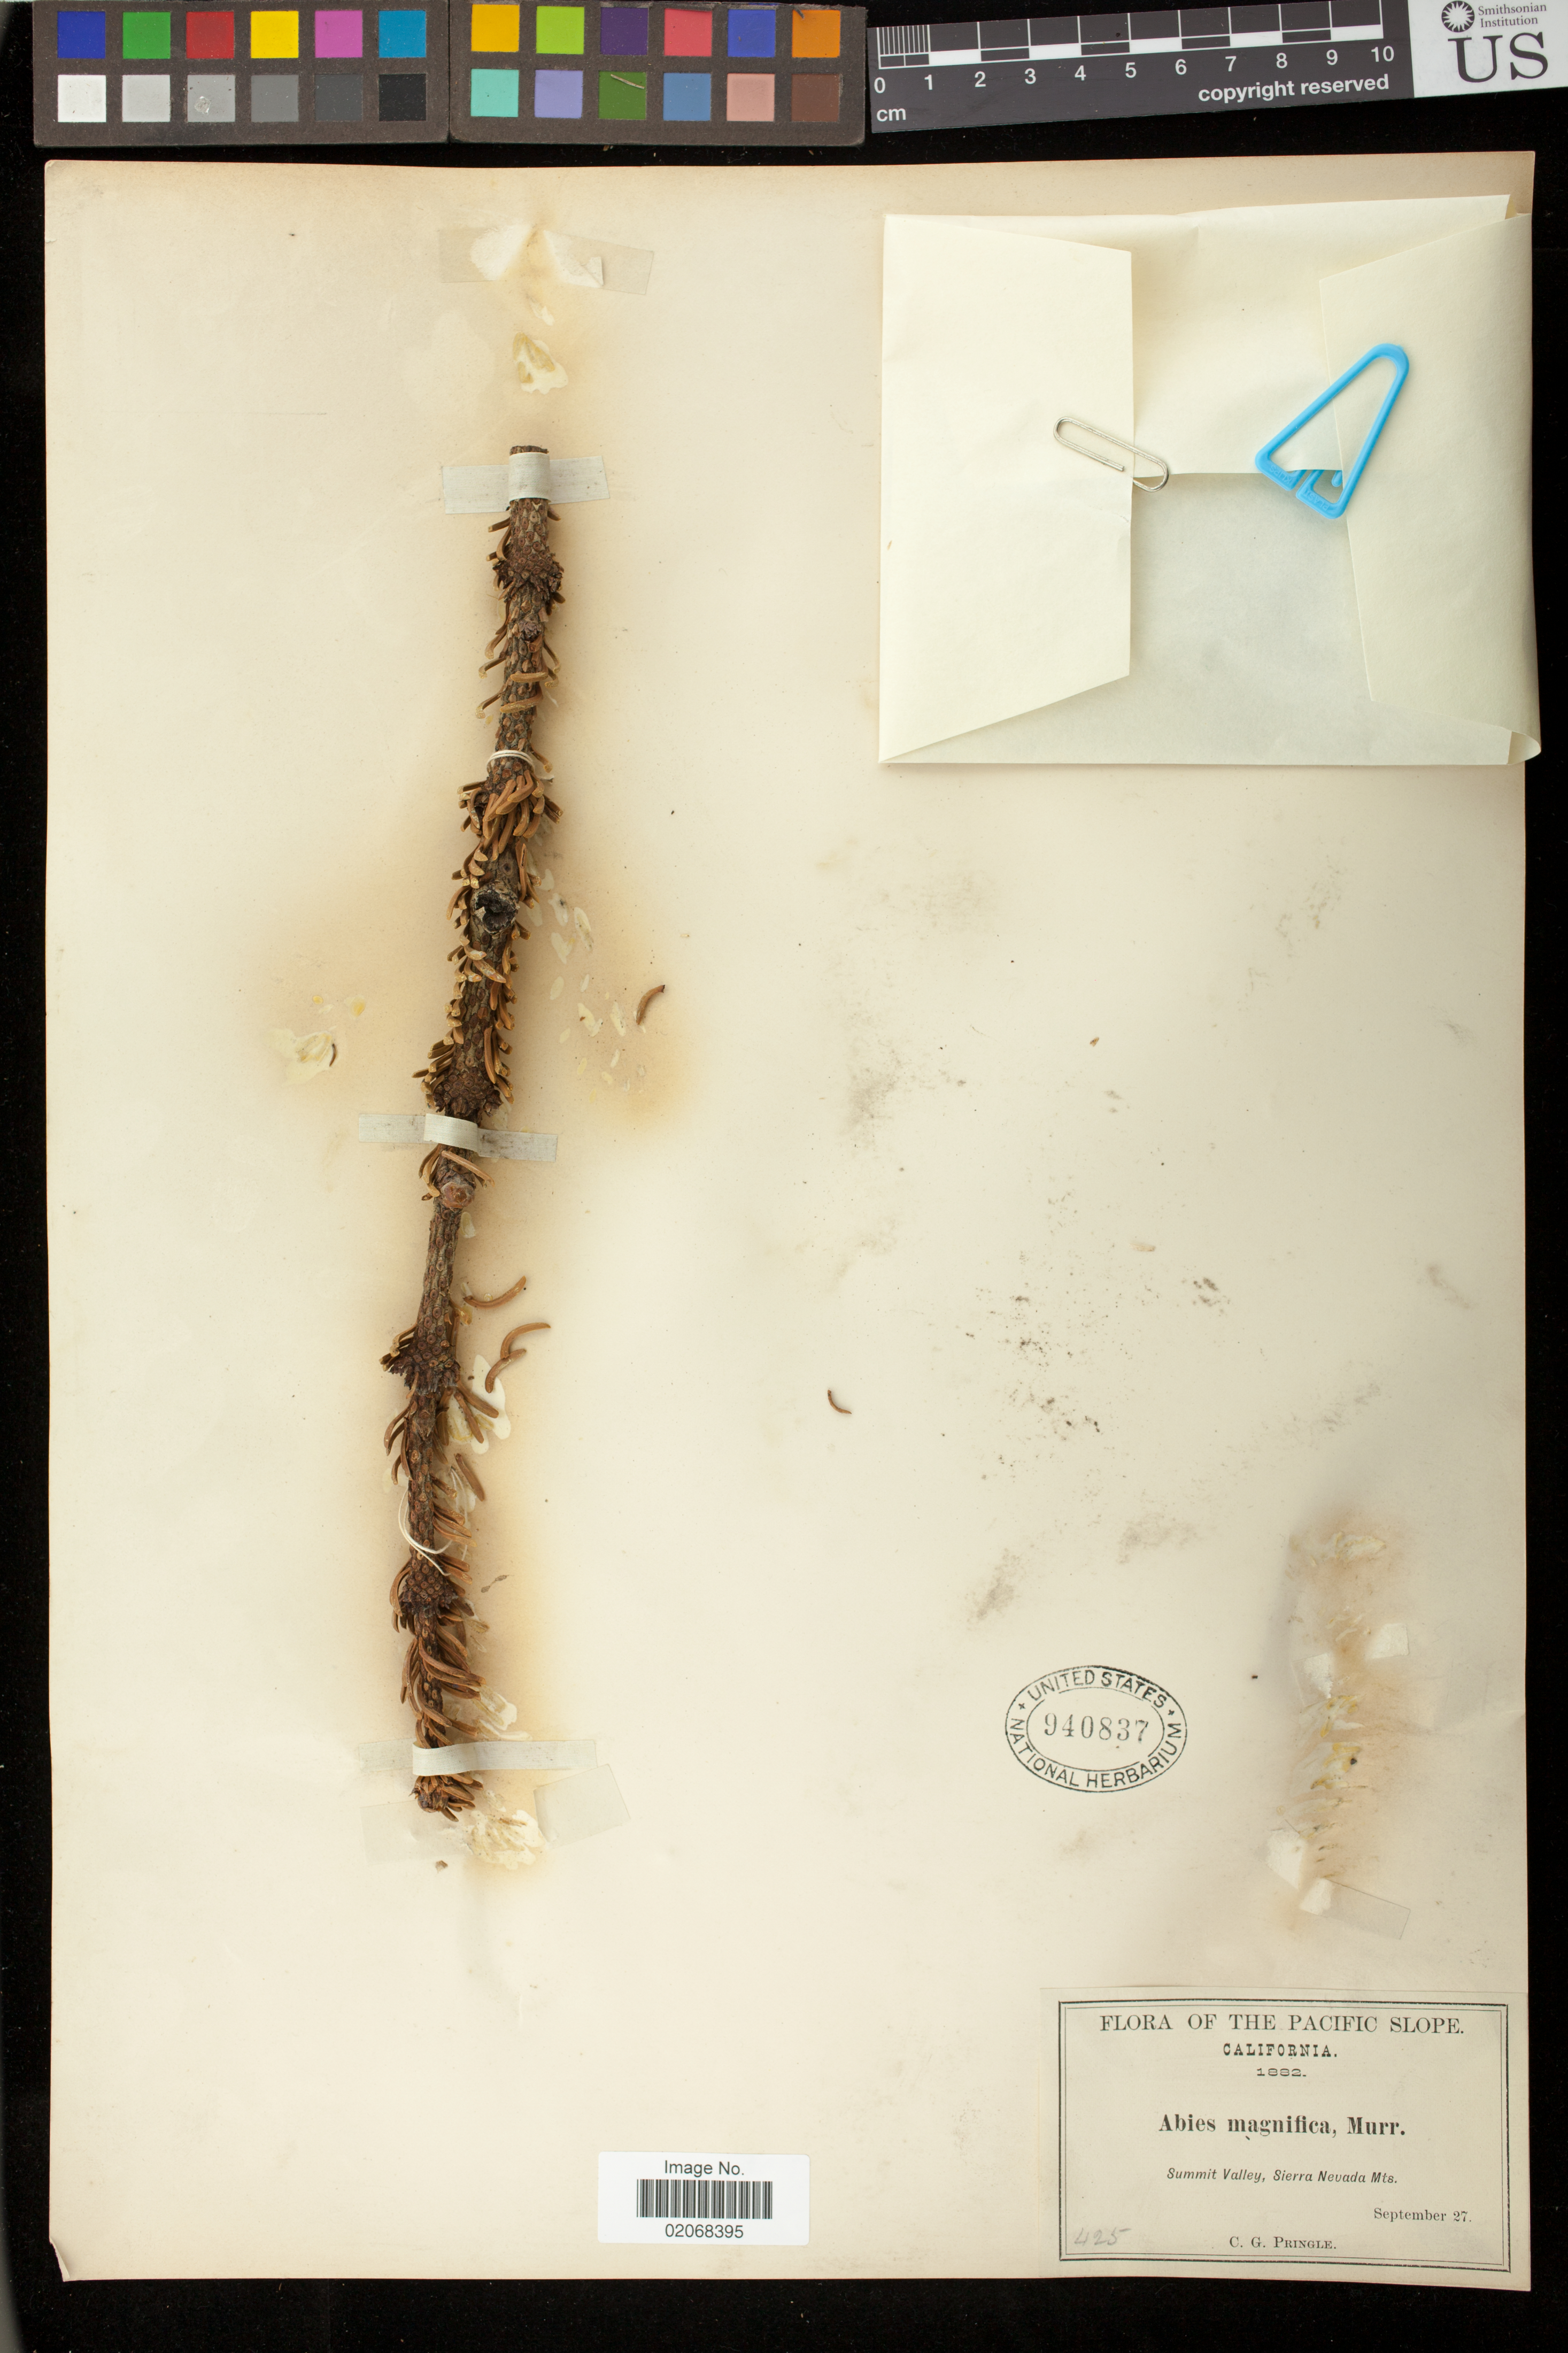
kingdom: Plantae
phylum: Tracheophyta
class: Pinopsida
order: Pinales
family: Pinaceae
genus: Abies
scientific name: Abies magnifica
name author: A. Murray bis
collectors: C. G. Pringle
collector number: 425*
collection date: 1882-09-27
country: United States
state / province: California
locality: The Pacific Slope, Summit Valley, Sierra Nevada Mts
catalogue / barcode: US 940837